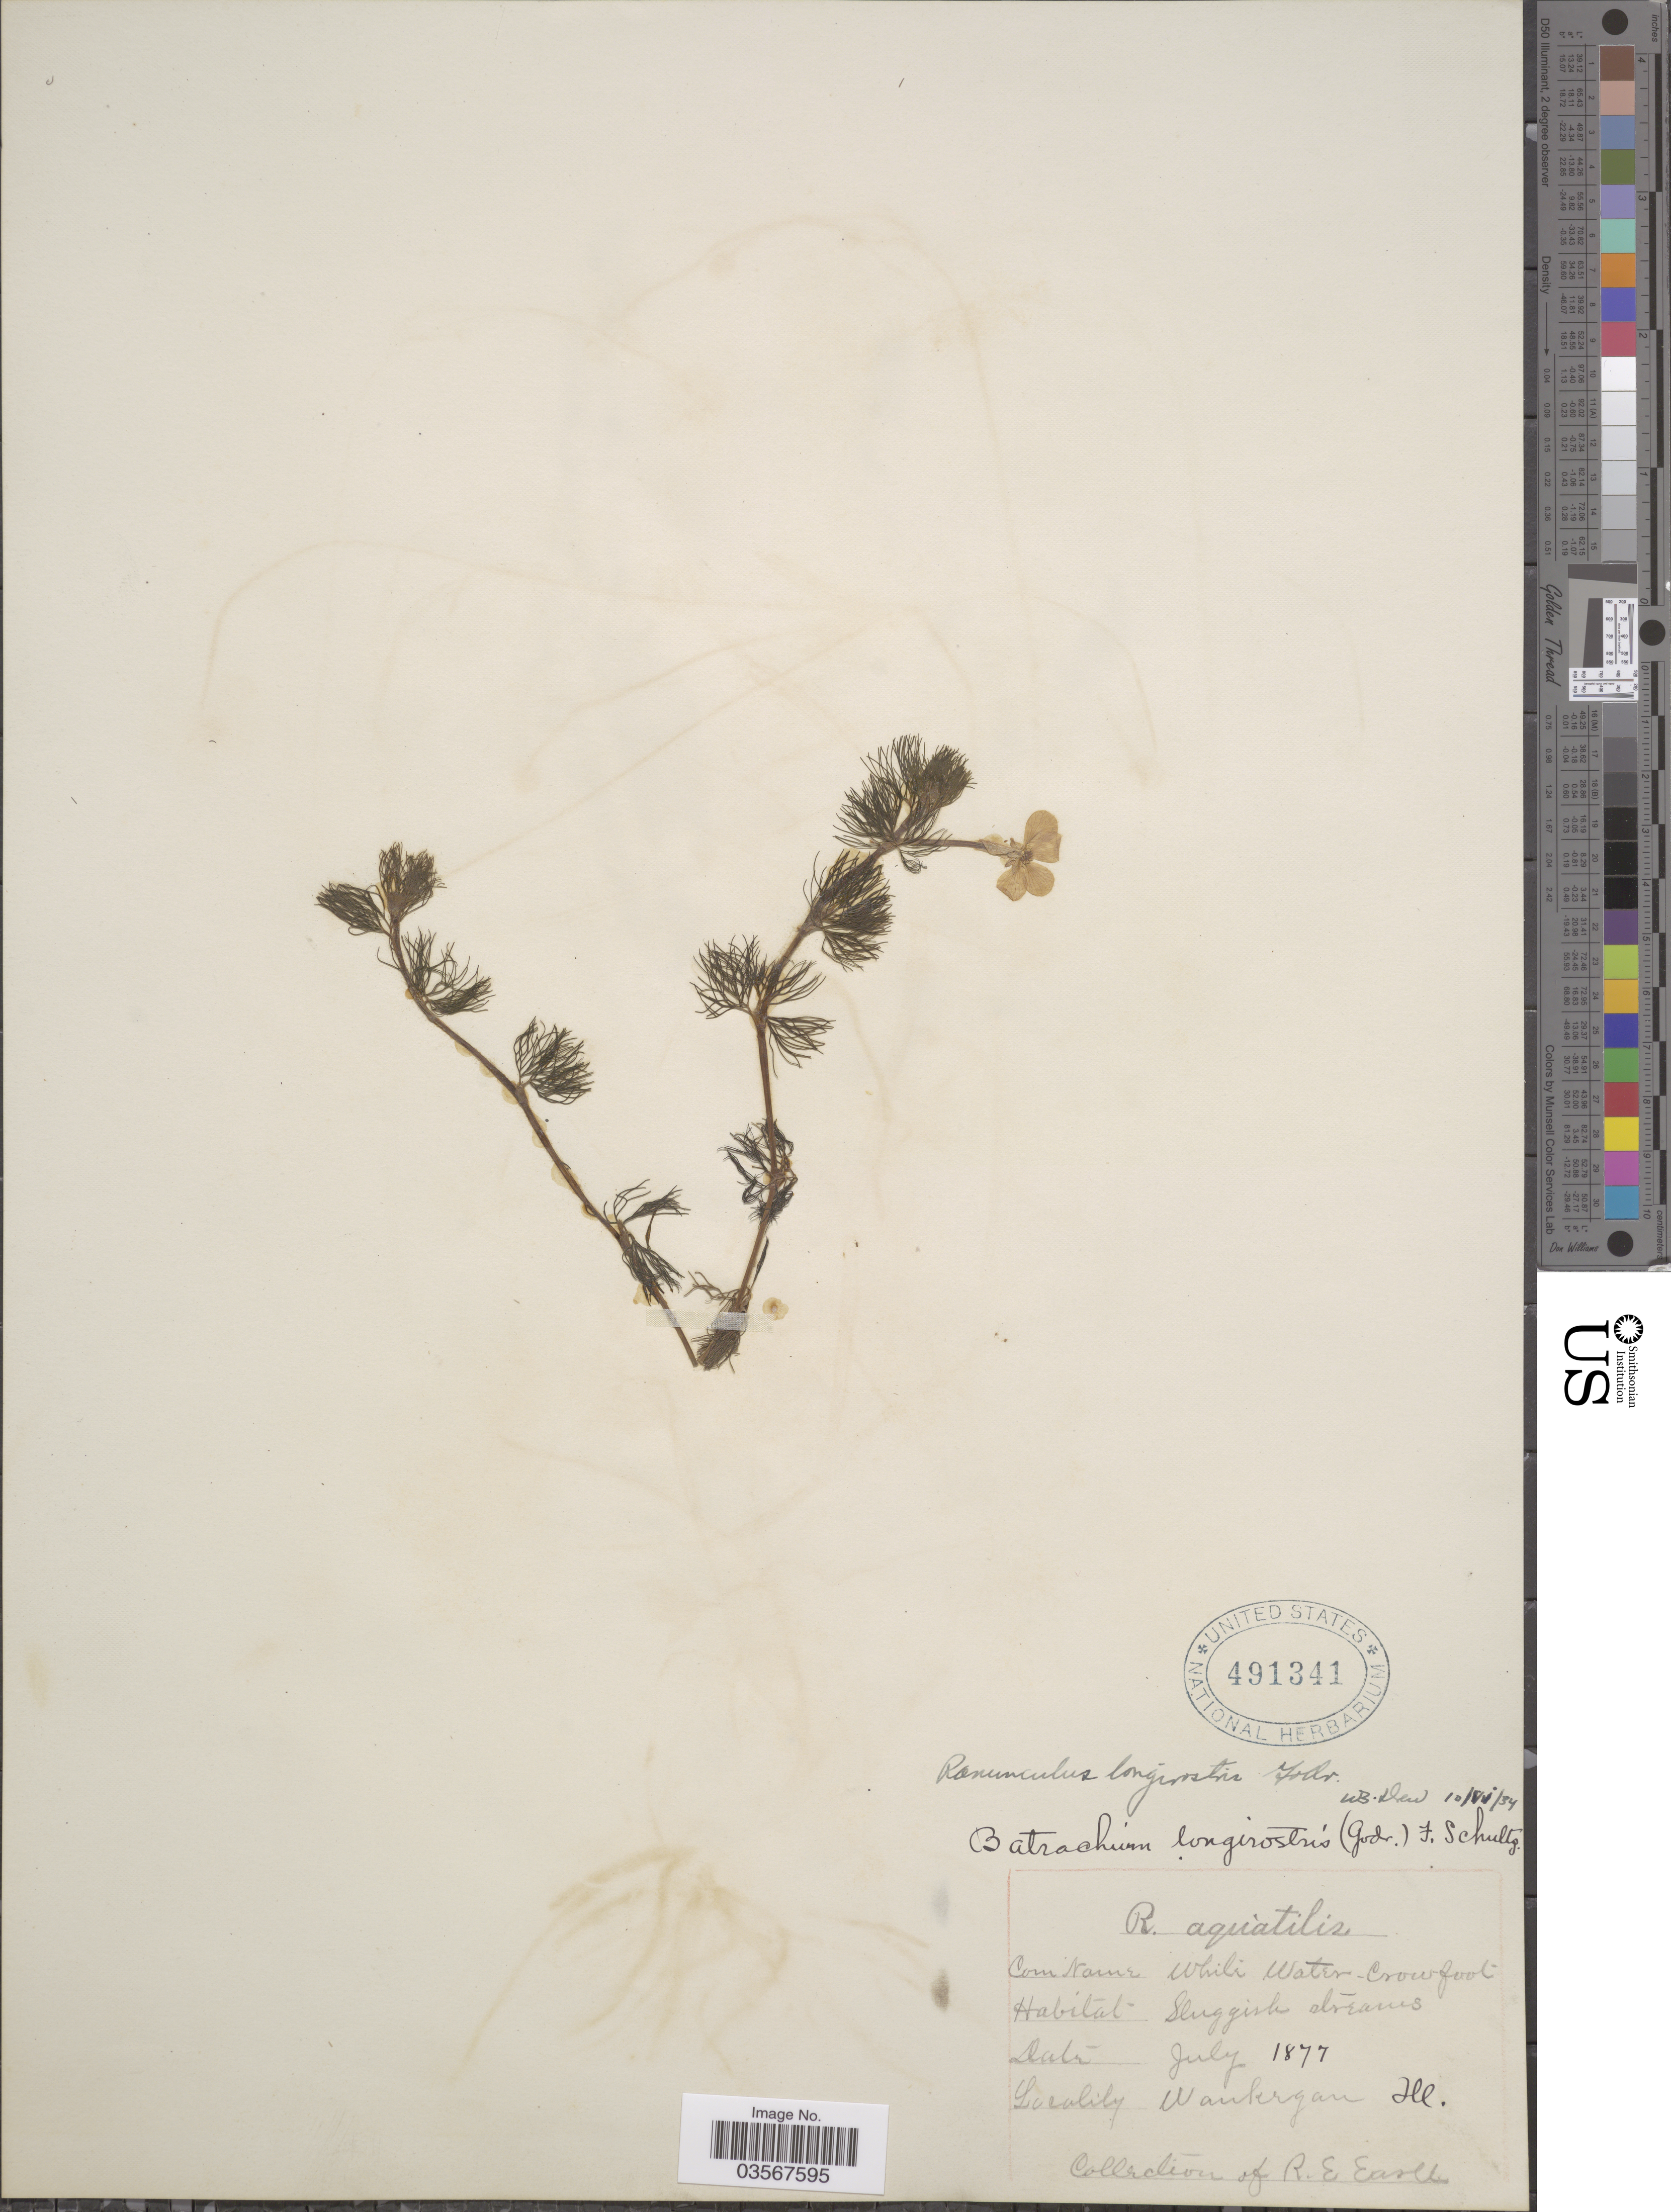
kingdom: Plantae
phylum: Tracheophyta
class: Magnoliopsida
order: Ranunculales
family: Ranunculaceae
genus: Ranunculus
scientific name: Ranunculus longirostris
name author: Godr.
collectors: R. Earll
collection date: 1877-07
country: United States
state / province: Illinois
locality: Waukegan.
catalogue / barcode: US 491341